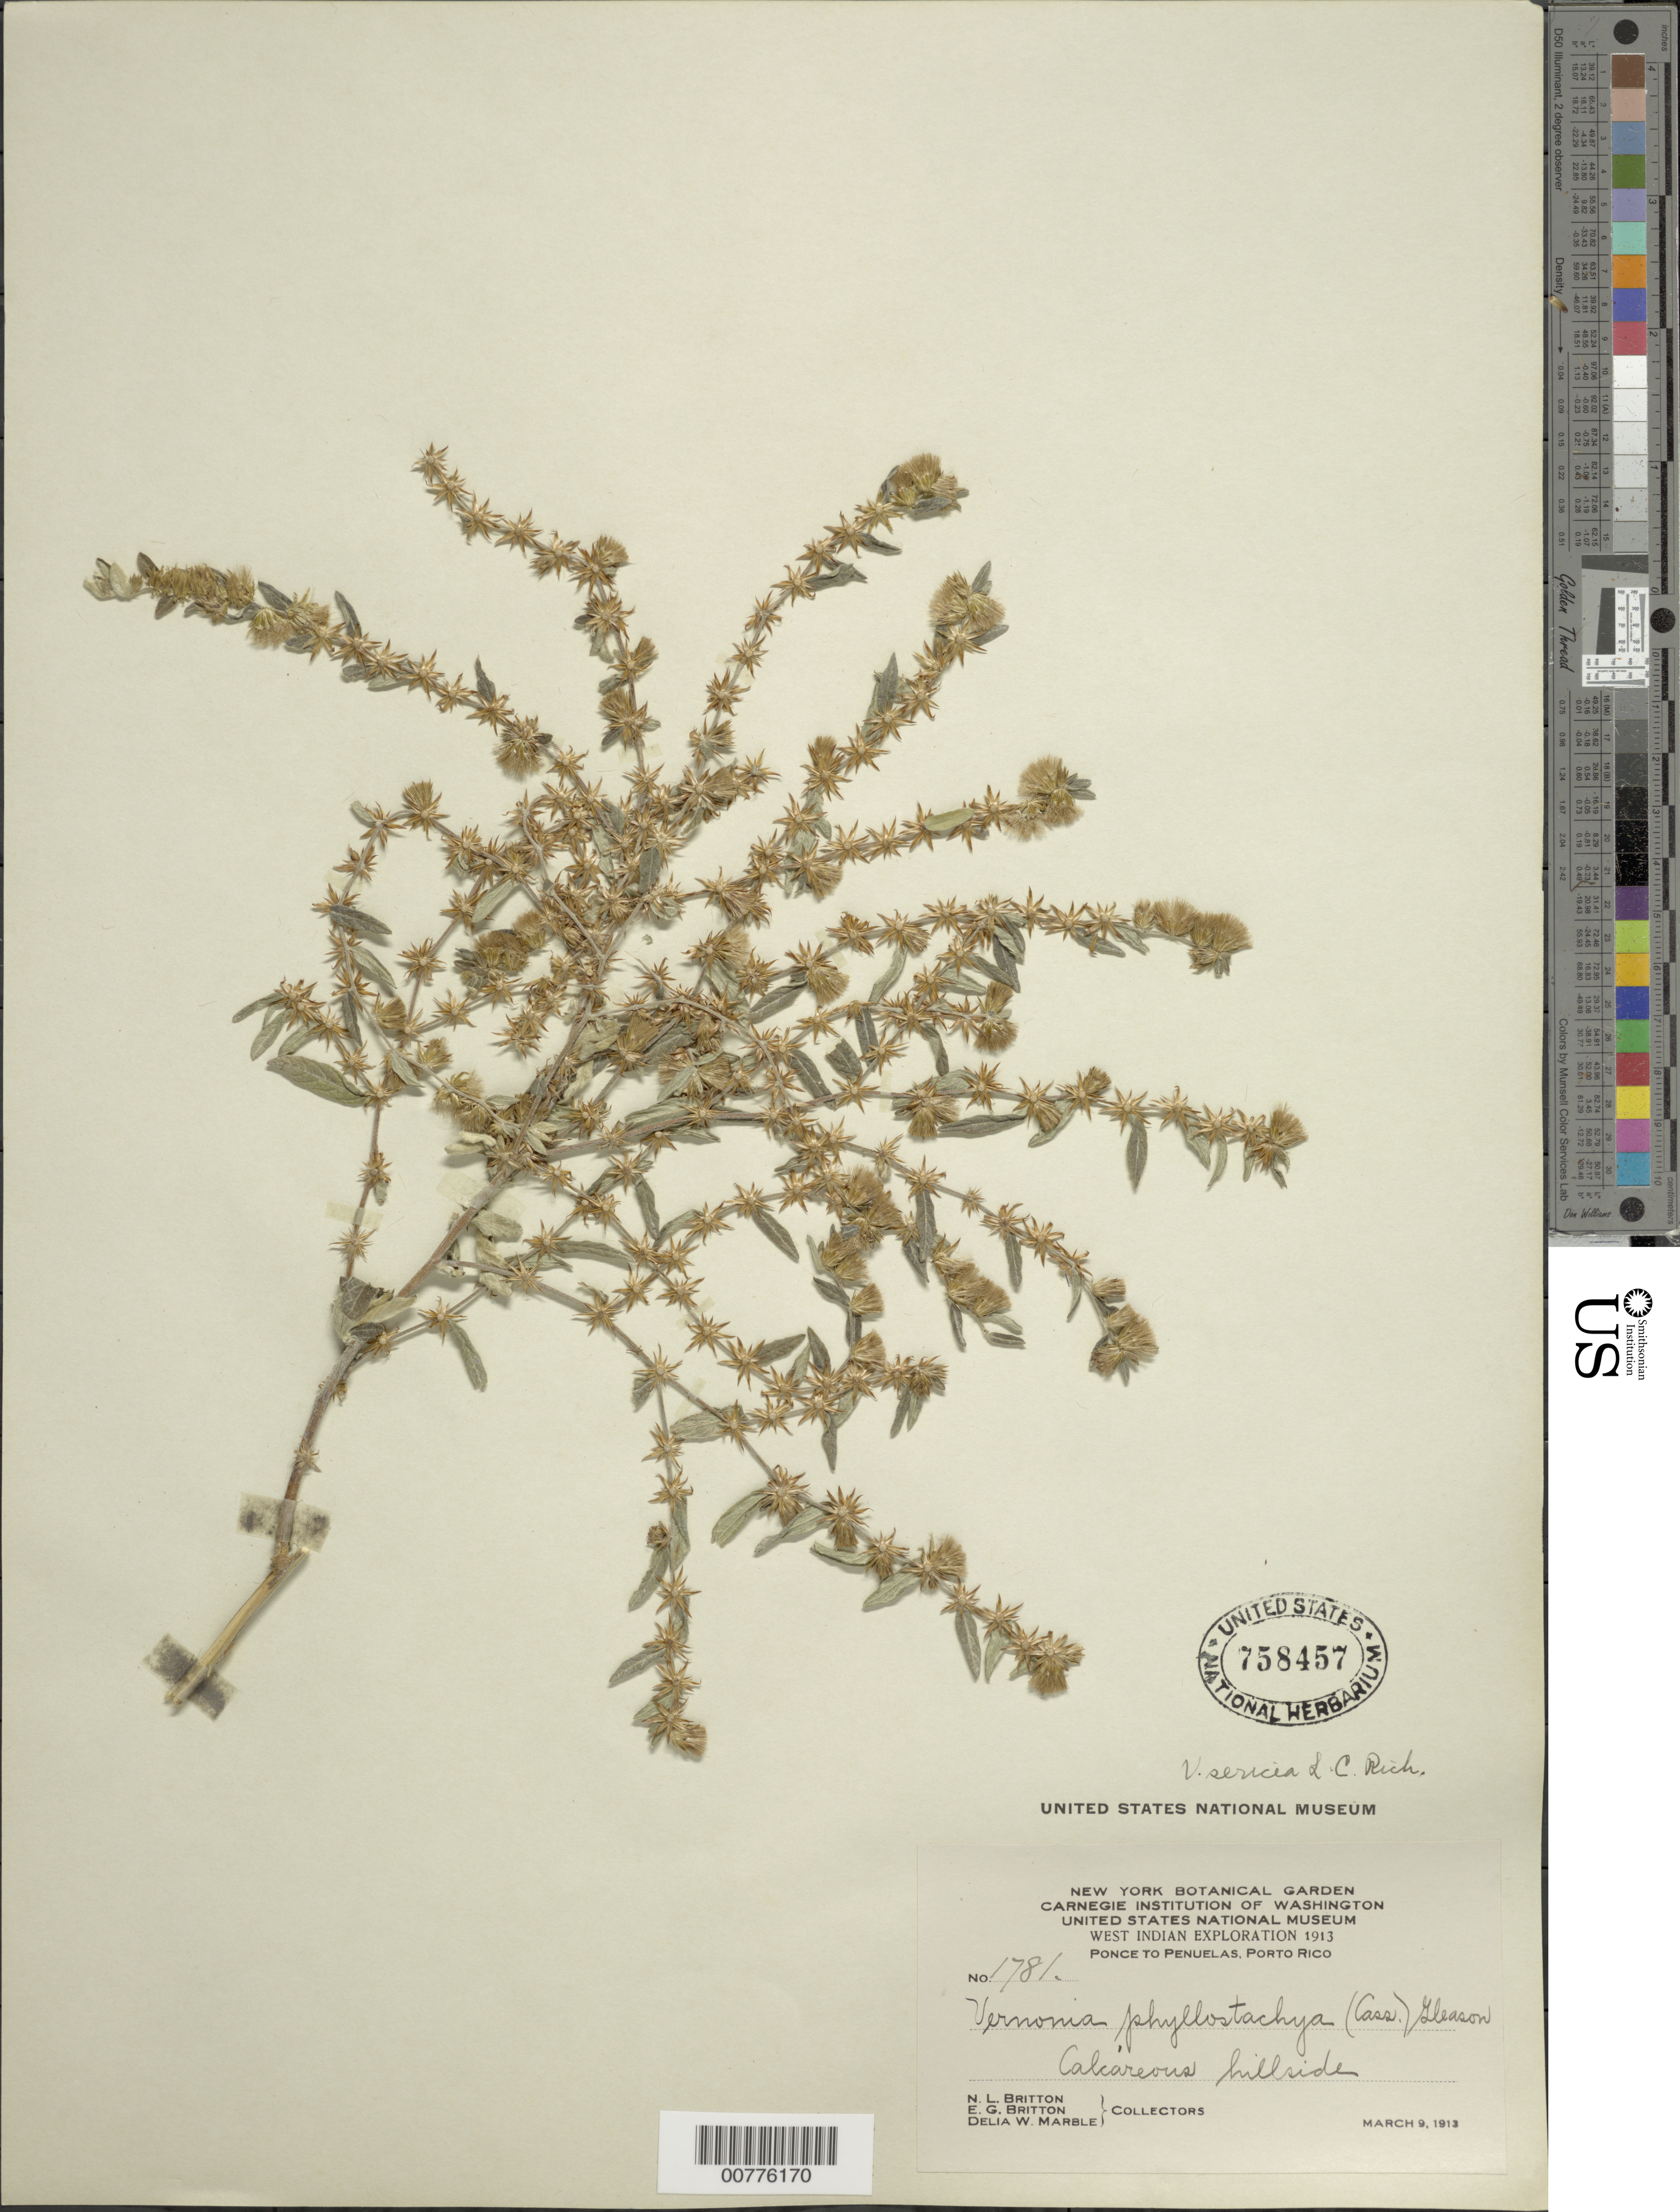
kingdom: Plantae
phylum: Tracheophyta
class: Magnoliopsida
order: Asterales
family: Asteraceae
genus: Lepidaploa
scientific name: Lepidaploa sericea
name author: (Rich.) H. Rob.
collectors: N. Britton, E. G. Britton & D. W. Marble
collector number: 1781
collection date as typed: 09 Mar 1913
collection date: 1913-03-09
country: Puerto Rico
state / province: Ponce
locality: Ponce to Peñuelas. Calcareous hillside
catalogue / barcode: US 758457